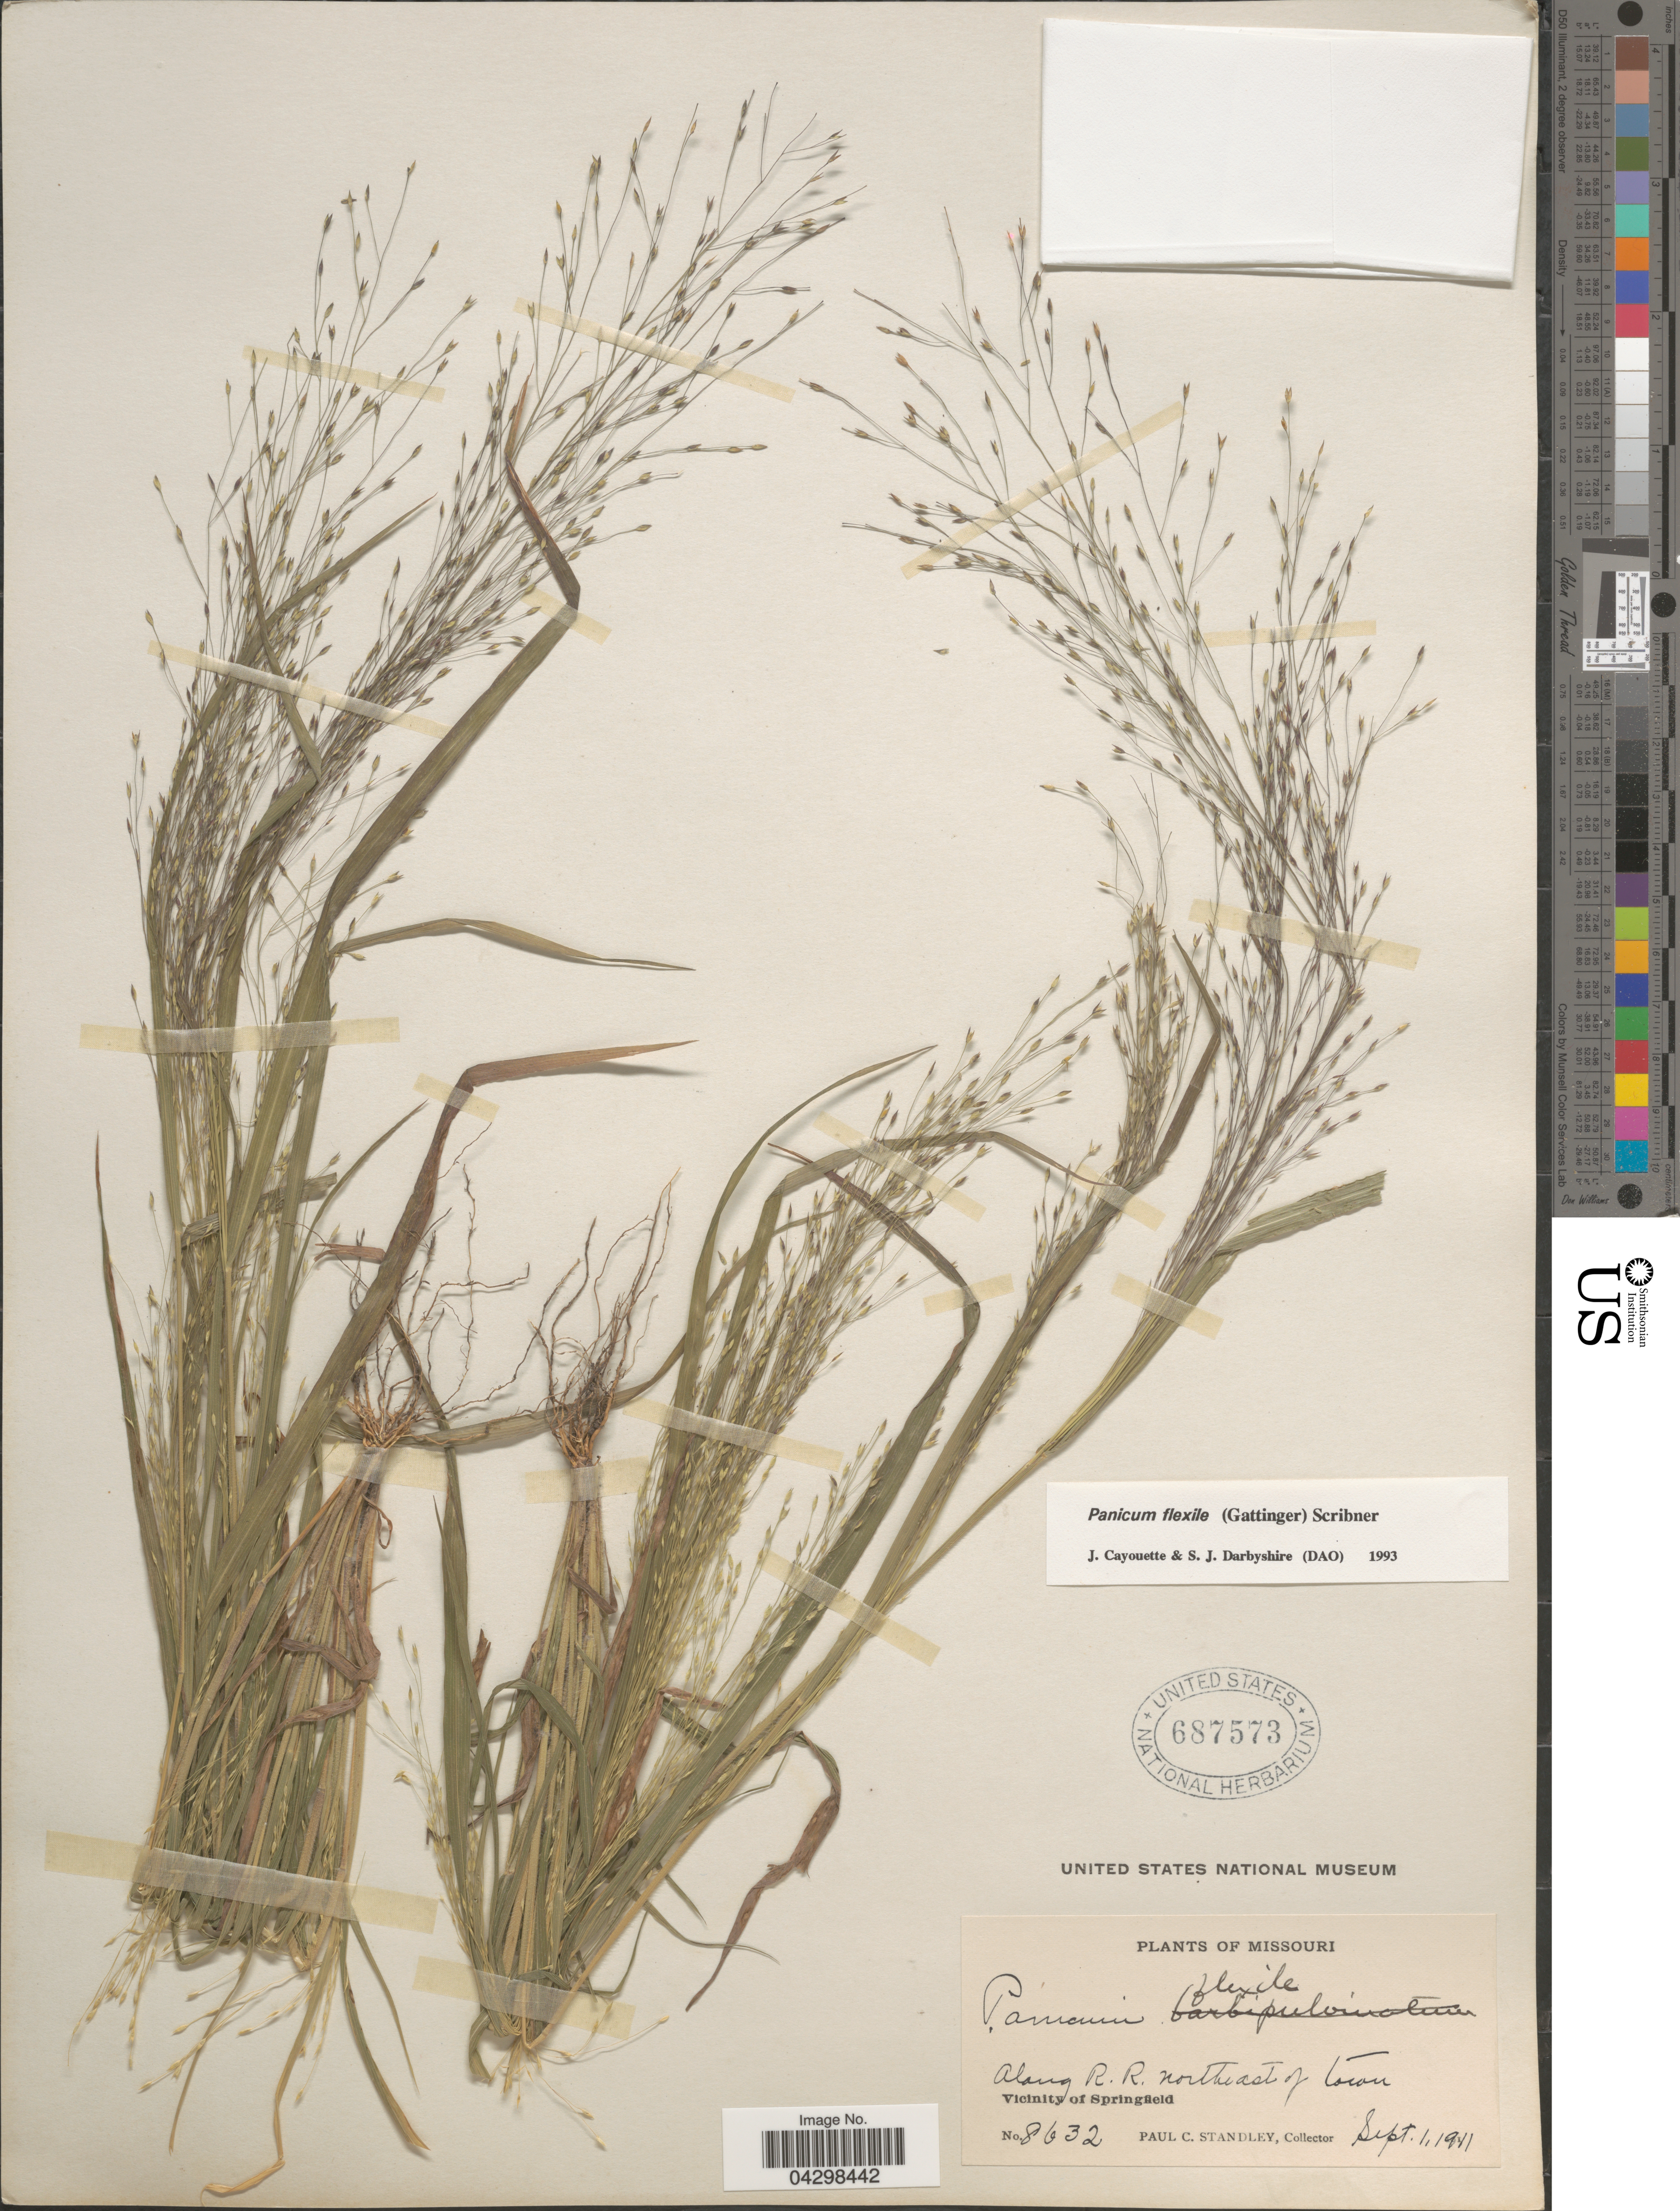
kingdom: Plantae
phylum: Tracheophyta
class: Liliopsida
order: Poales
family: Poaceae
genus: Panicum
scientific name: Panicum flexile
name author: (Gatt.) Scribn.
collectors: P. C. Standley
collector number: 8632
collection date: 1911-09-01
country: United States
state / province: Missouri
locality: Along R. R. northeast of town. Vicinity of Springfield.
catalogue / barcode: US 687573